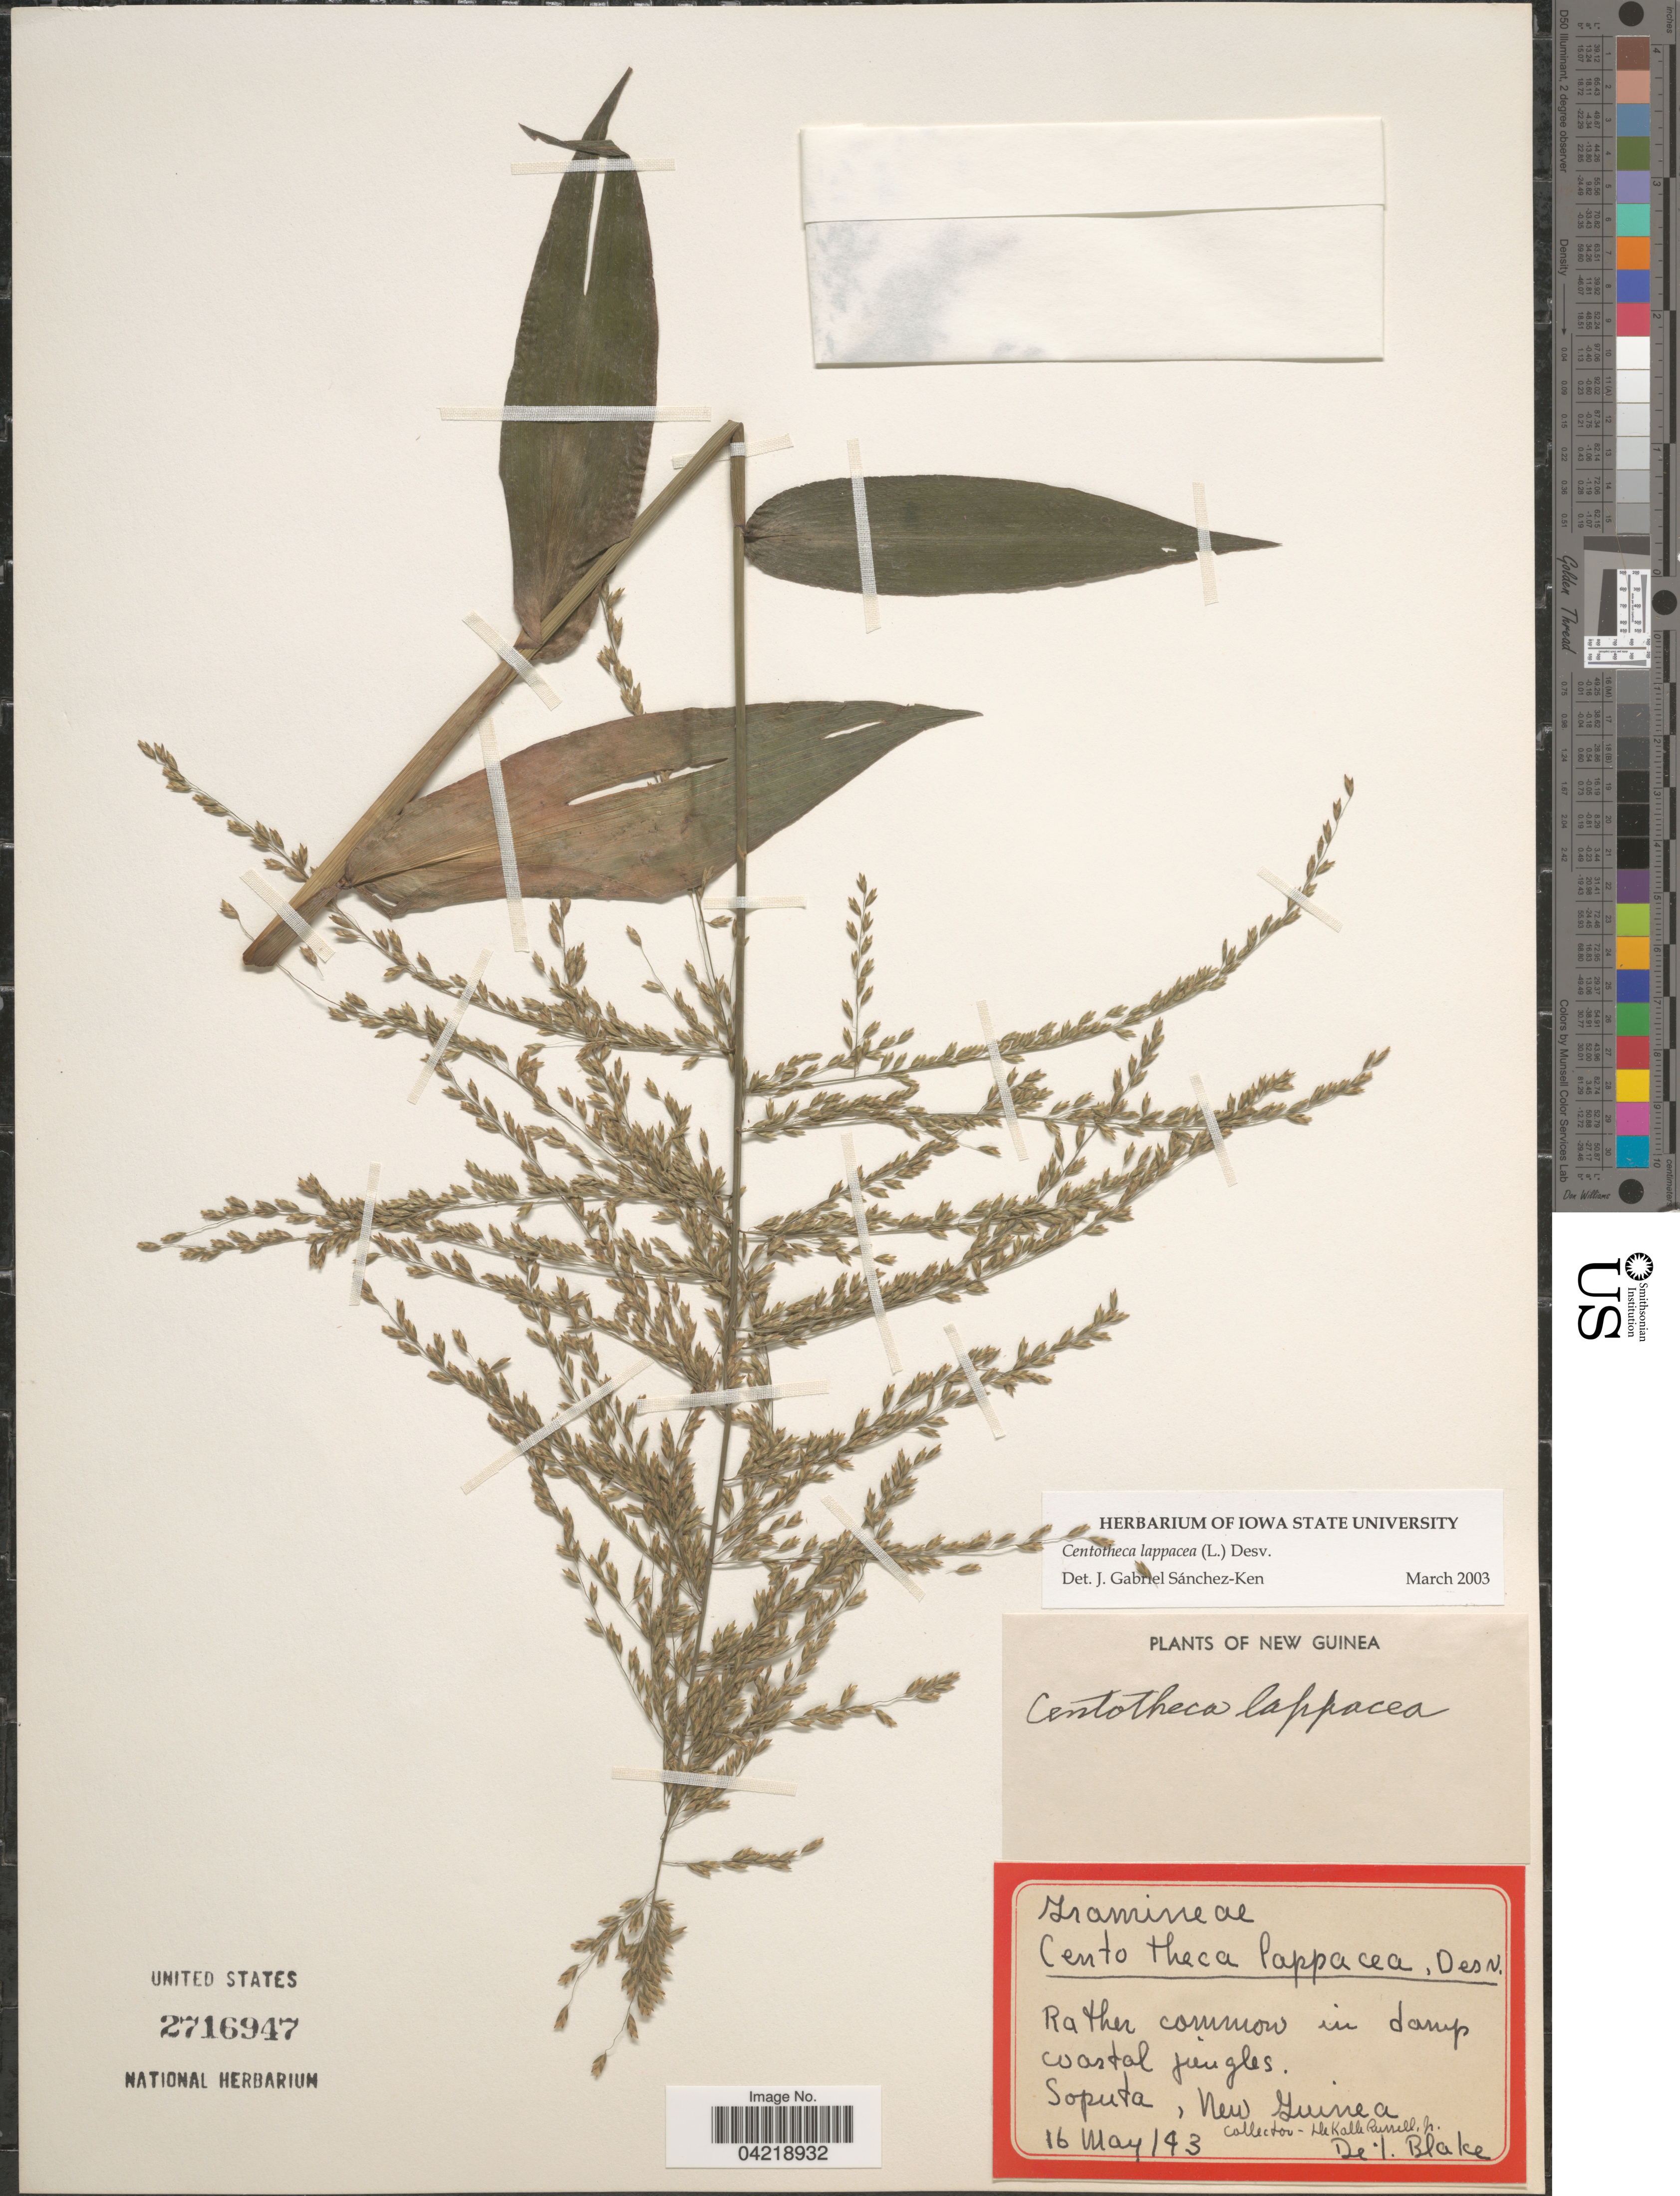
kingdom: Plantae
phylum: Tracheophyta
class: Liliopsida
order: Poales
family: Poaceae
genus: Centotheca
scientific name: Centotheca lappacea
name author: (L.) Desv.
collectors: D. K. Russell Jr.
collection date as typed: Transcribed d/m/y: 16/5/43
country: Papua New Guinea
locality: New Guinea. Rather common in damp coastal jungles. Soputa.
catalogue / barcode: US 2716947